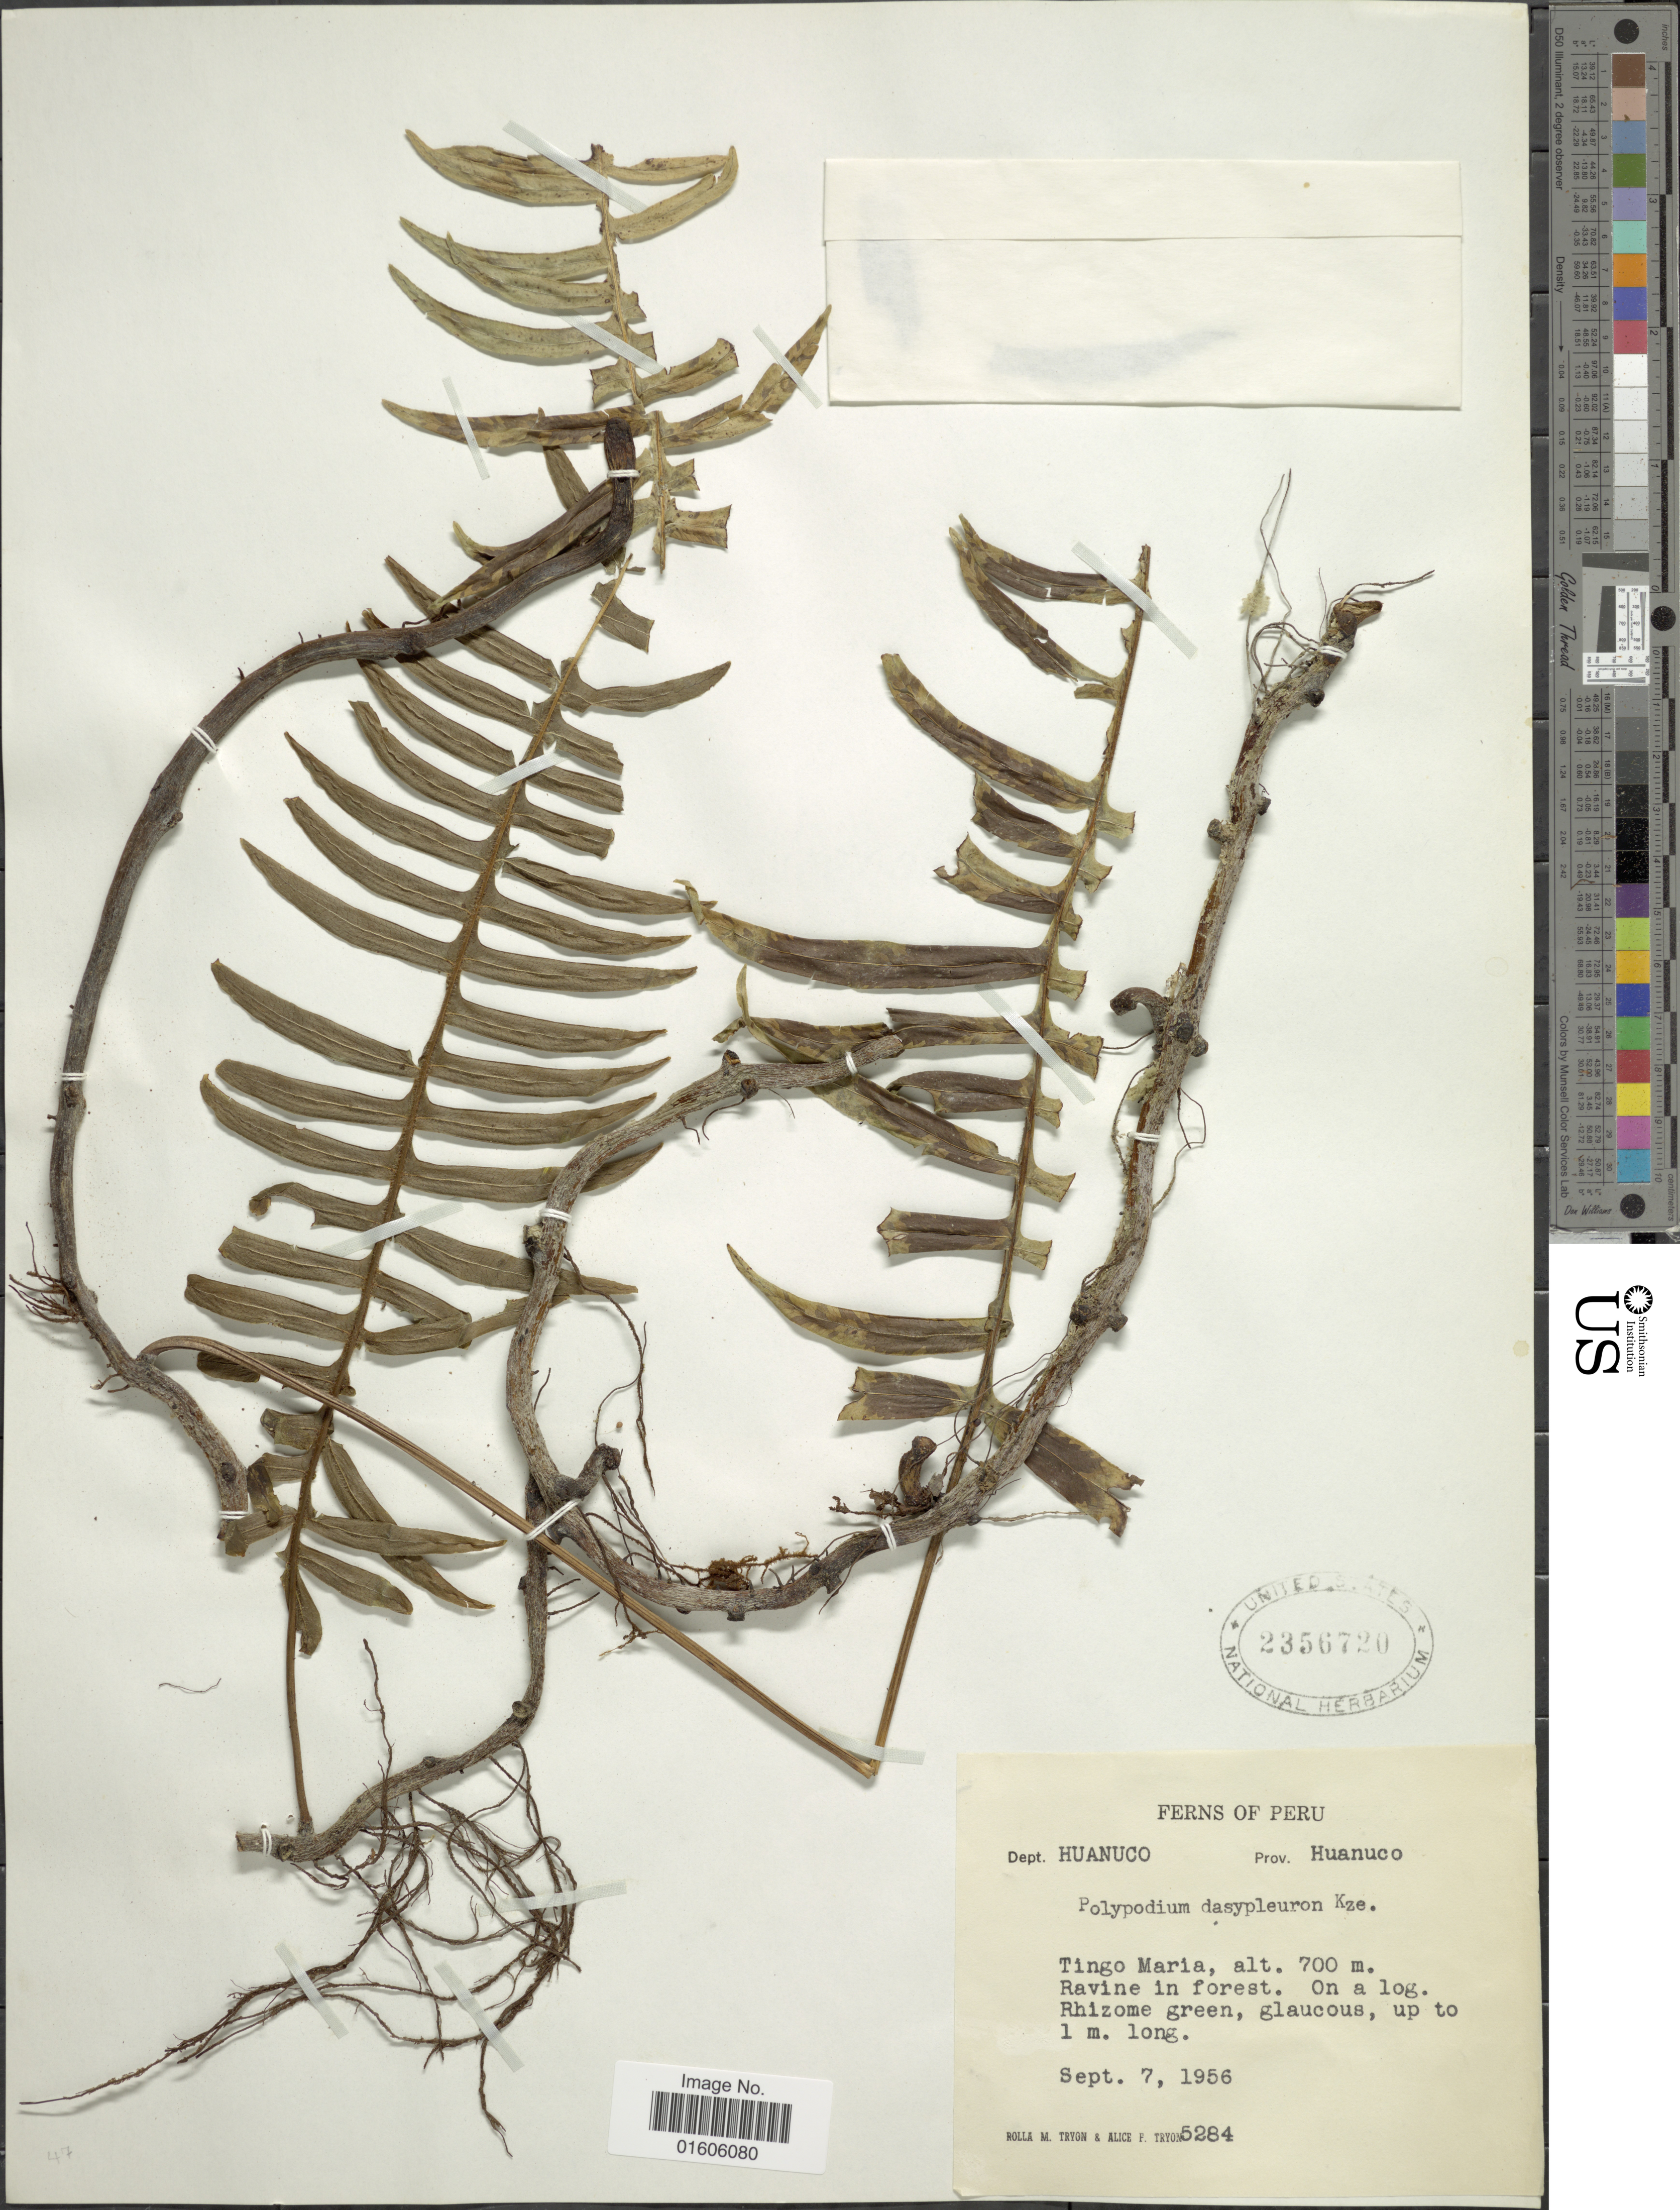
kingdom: Plantae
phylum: Tracheophyta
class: Polypodiopsida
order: Polypodiales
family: Polypodiaceae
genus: Serpocaulon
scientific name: Serpocaulon dasypleuron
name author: (Kunze) A.R. Sm.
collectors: R. M. Tryon & A. F. Tryon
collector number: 5284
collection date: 1956-09-07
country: Peru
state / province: Huánuco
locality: Dept. Huanuco. Prov. Huanuco. Tingo Maria. Ravine on forest.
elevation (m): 700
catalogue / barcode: US 2356720